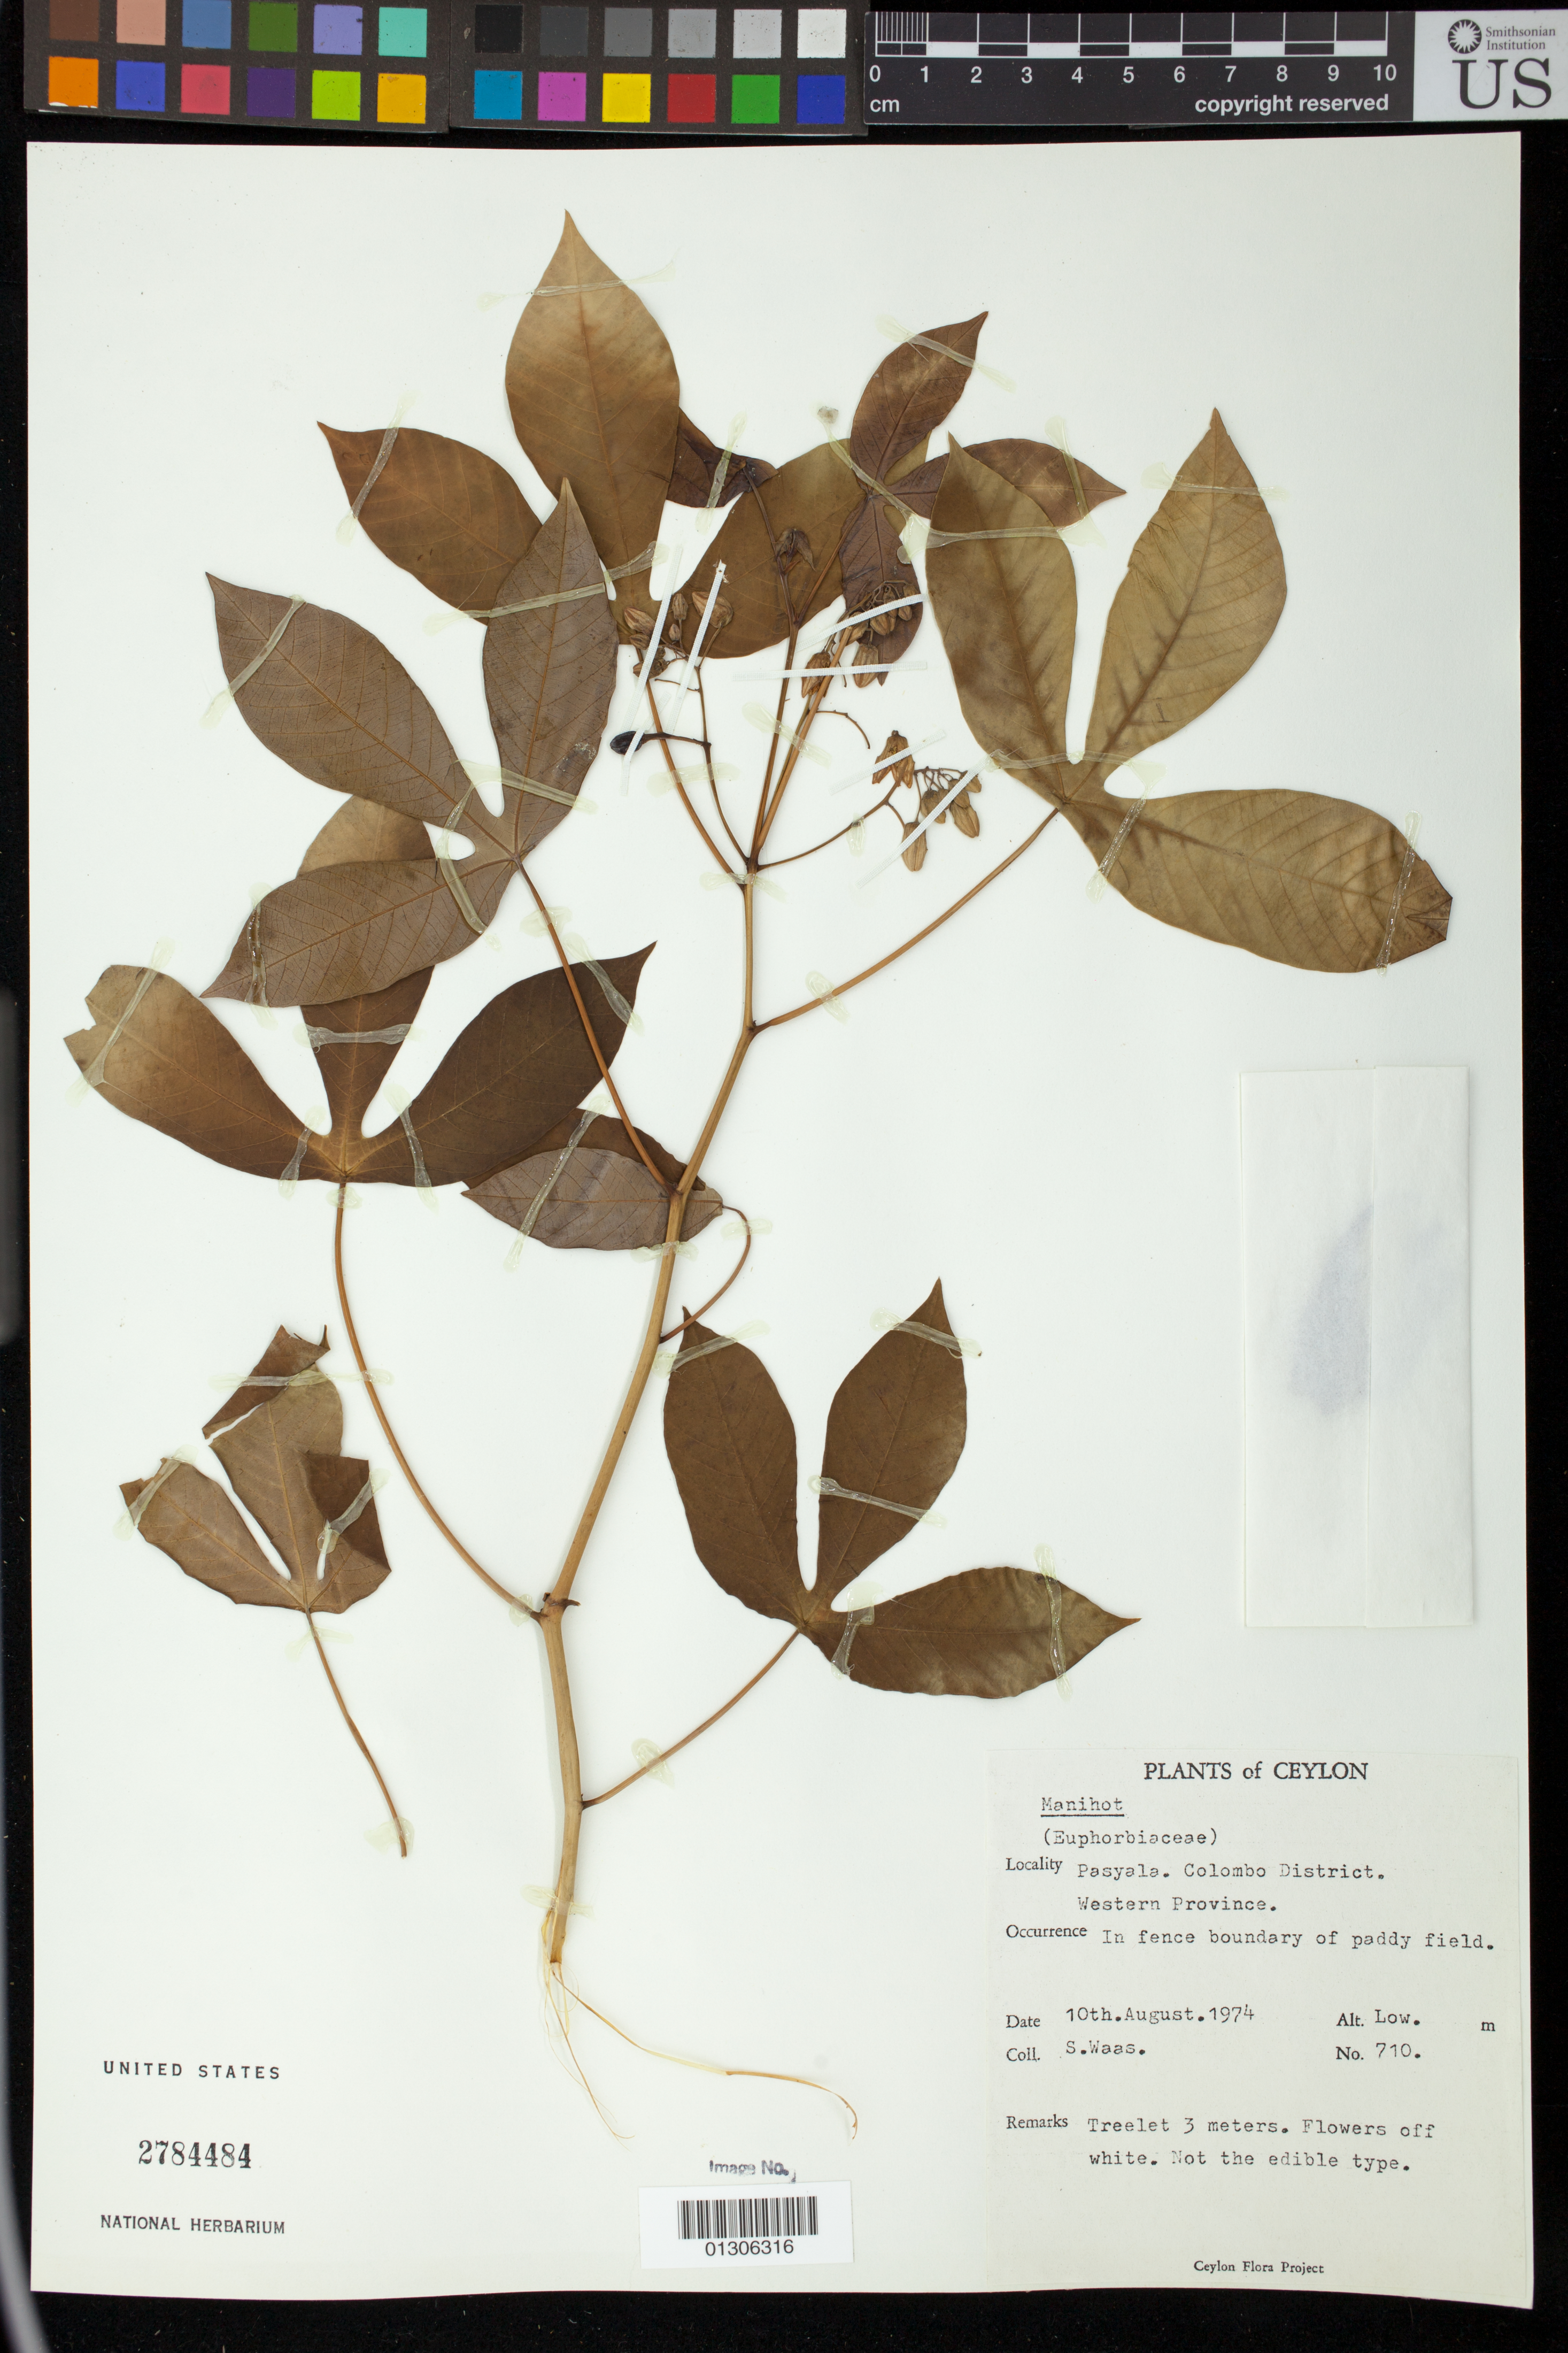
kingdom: Plantae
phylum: Tracheophyta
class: Magnoliopsida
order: Malpighiales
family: Euphorbiaceae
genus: Manihot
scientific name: Manihot glaziovii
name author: Müll. Arg.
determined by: Mendoza, M.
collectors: S. Waas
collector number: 710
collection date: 1974-10-08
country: Sri Lanka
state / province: Western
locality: Pasyala. Colombo District.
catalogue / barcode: US 2784484